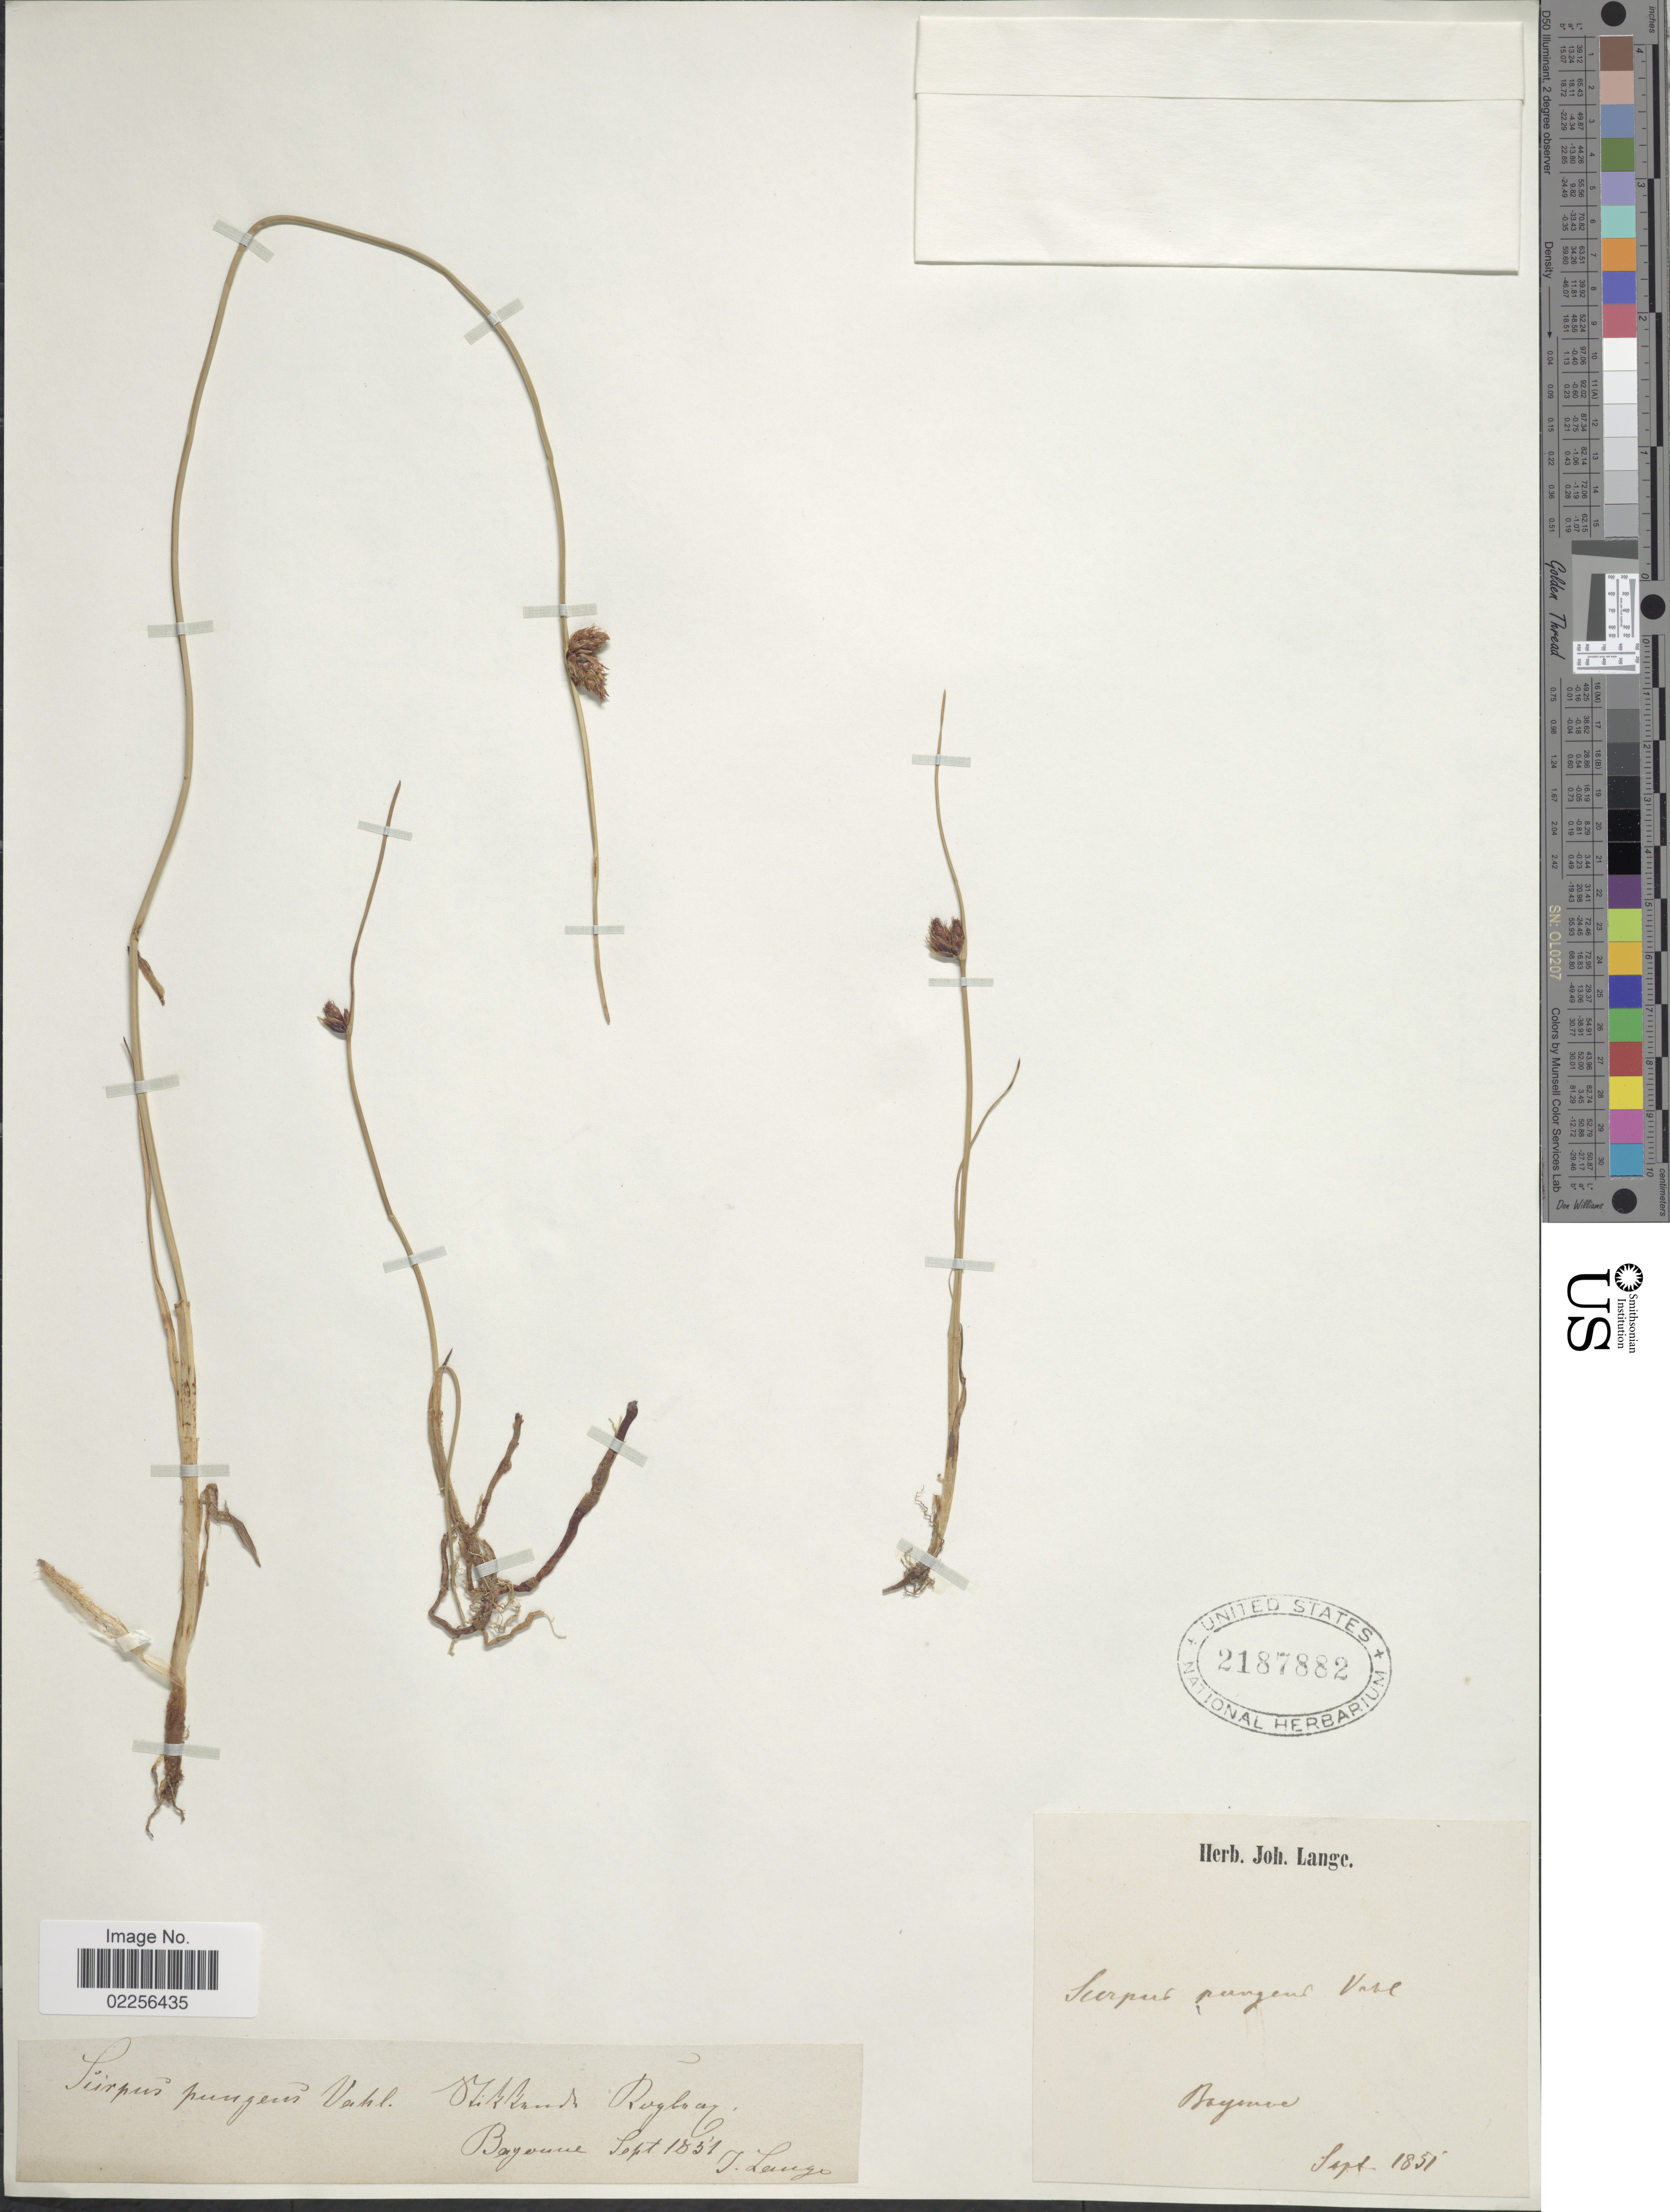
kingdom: Plantae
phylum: Tracheophyta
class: Liliopsida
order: Poales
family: Cyperaceae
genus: Schoenoplectus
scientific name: Schoenoplectus pungens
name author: (Vahl) Palla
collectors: J. M. C. Lange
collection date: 1851-09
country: France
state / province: Nouvelle-Aquitaine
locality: Bayoune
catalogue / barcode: US 2187882